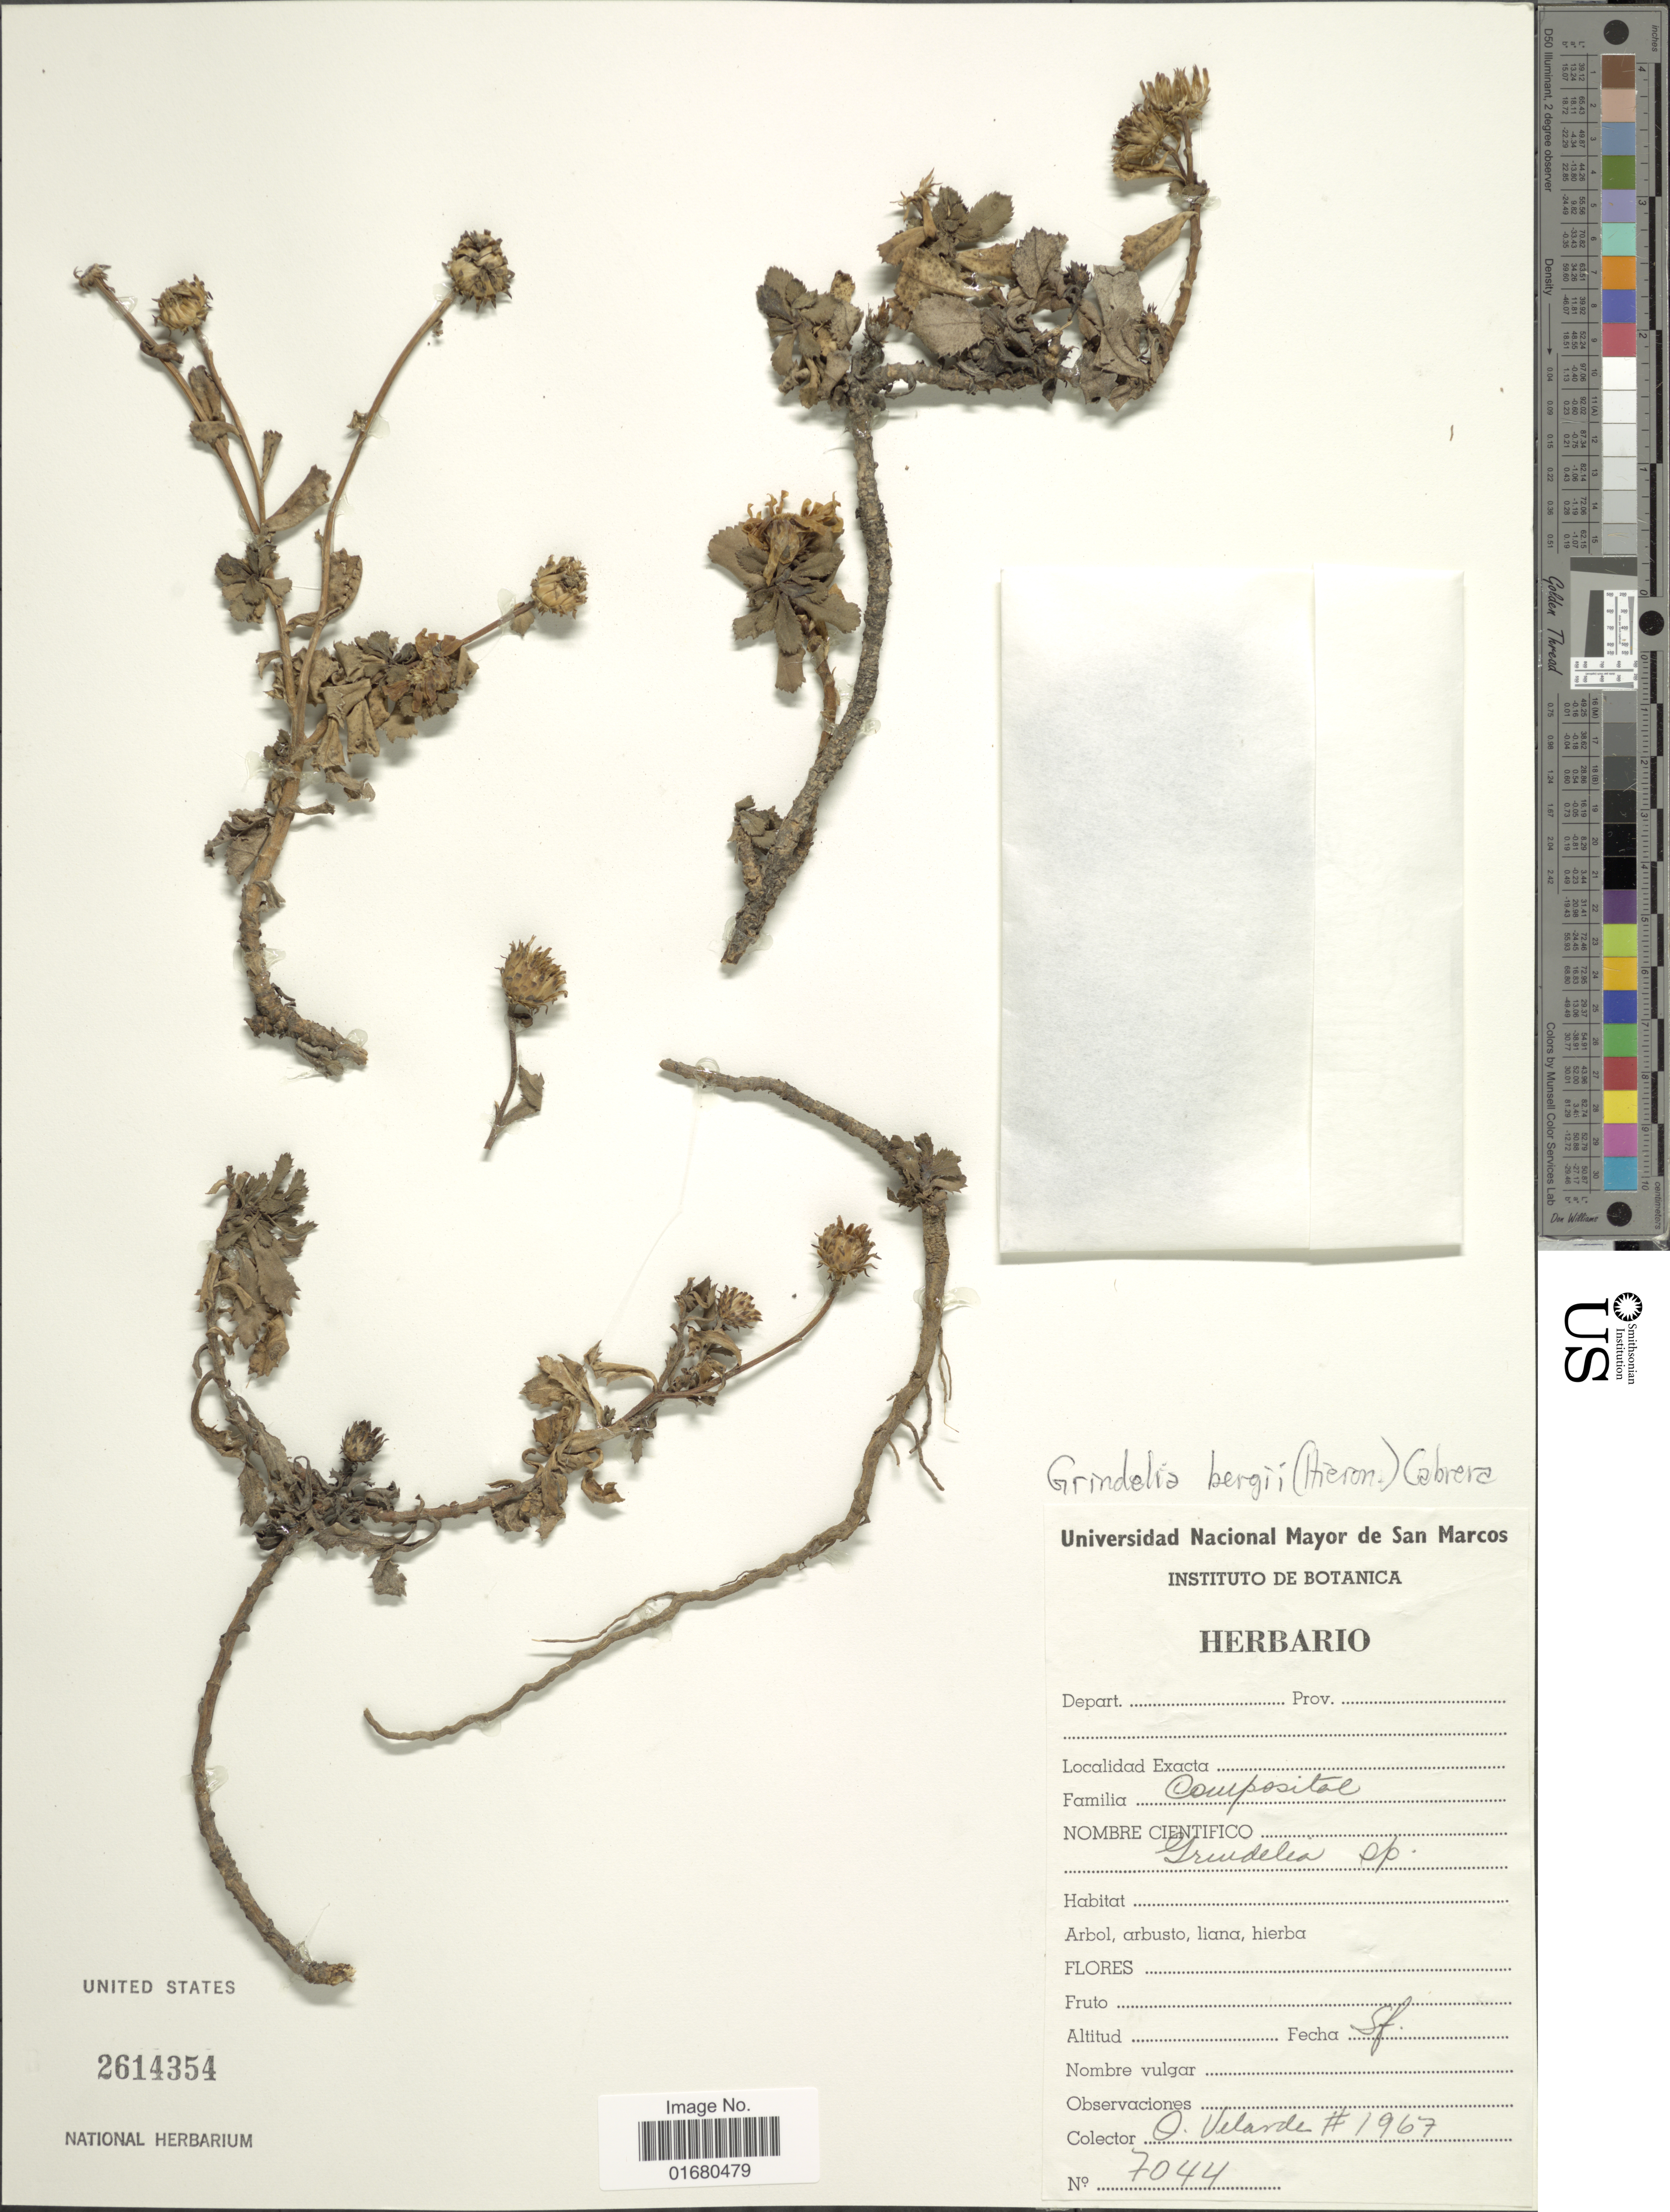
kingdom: Plantae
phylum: Tracheophyta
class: Magnoliopsida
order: Asterales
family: Asteraceae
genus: Grindelia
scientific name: Grindelia brachystephana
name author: Griseb.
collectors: O. Velarde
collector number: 7044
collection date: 1967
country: Peru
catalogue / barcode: US 2614354